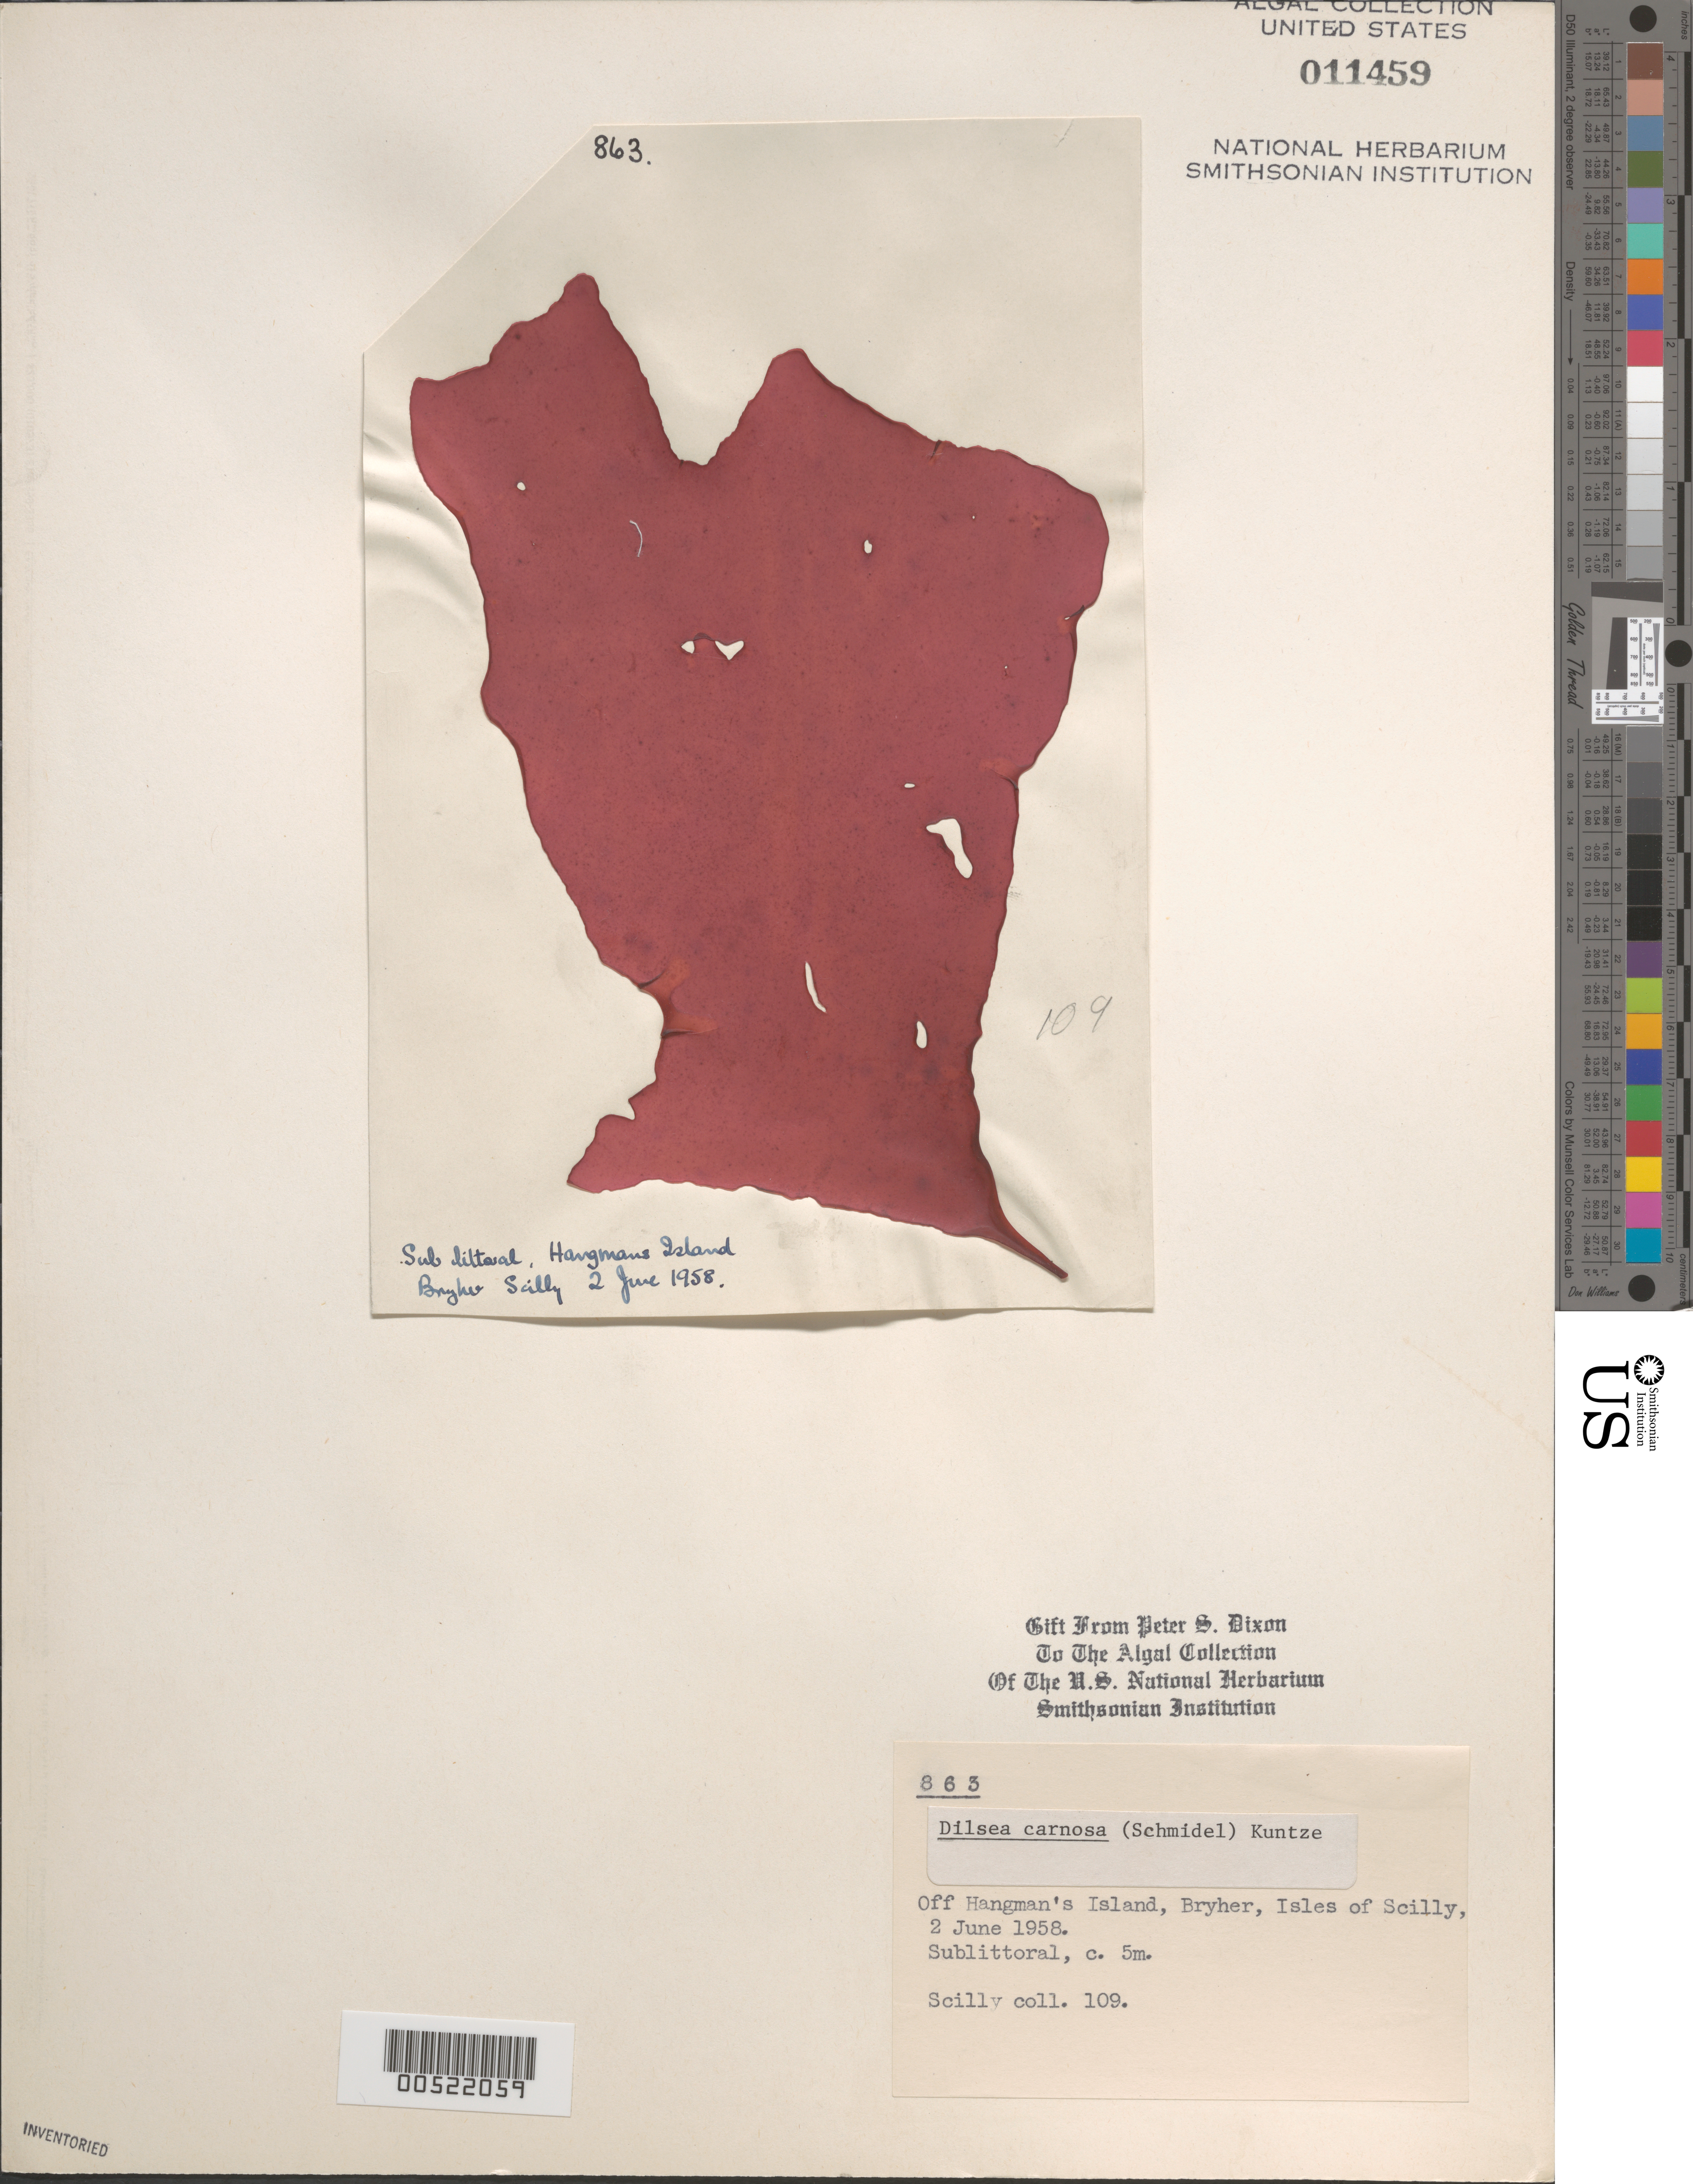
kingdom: Plantae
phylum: Rhodophyta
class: Florideophyceae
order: Gigartinales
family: Dumontiaceae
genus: Dilsea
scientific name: Dilsea carnosa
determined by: Dixon, P. S.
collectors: P. S. Dixon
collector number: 109 & PSD 863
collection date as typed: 02 Jun 1958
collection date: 1958-06-02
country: United Kingdom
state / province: England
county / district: Council of the Isles of Scilly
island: Bryher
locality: Off Hangman's Island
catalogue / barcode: US 11459